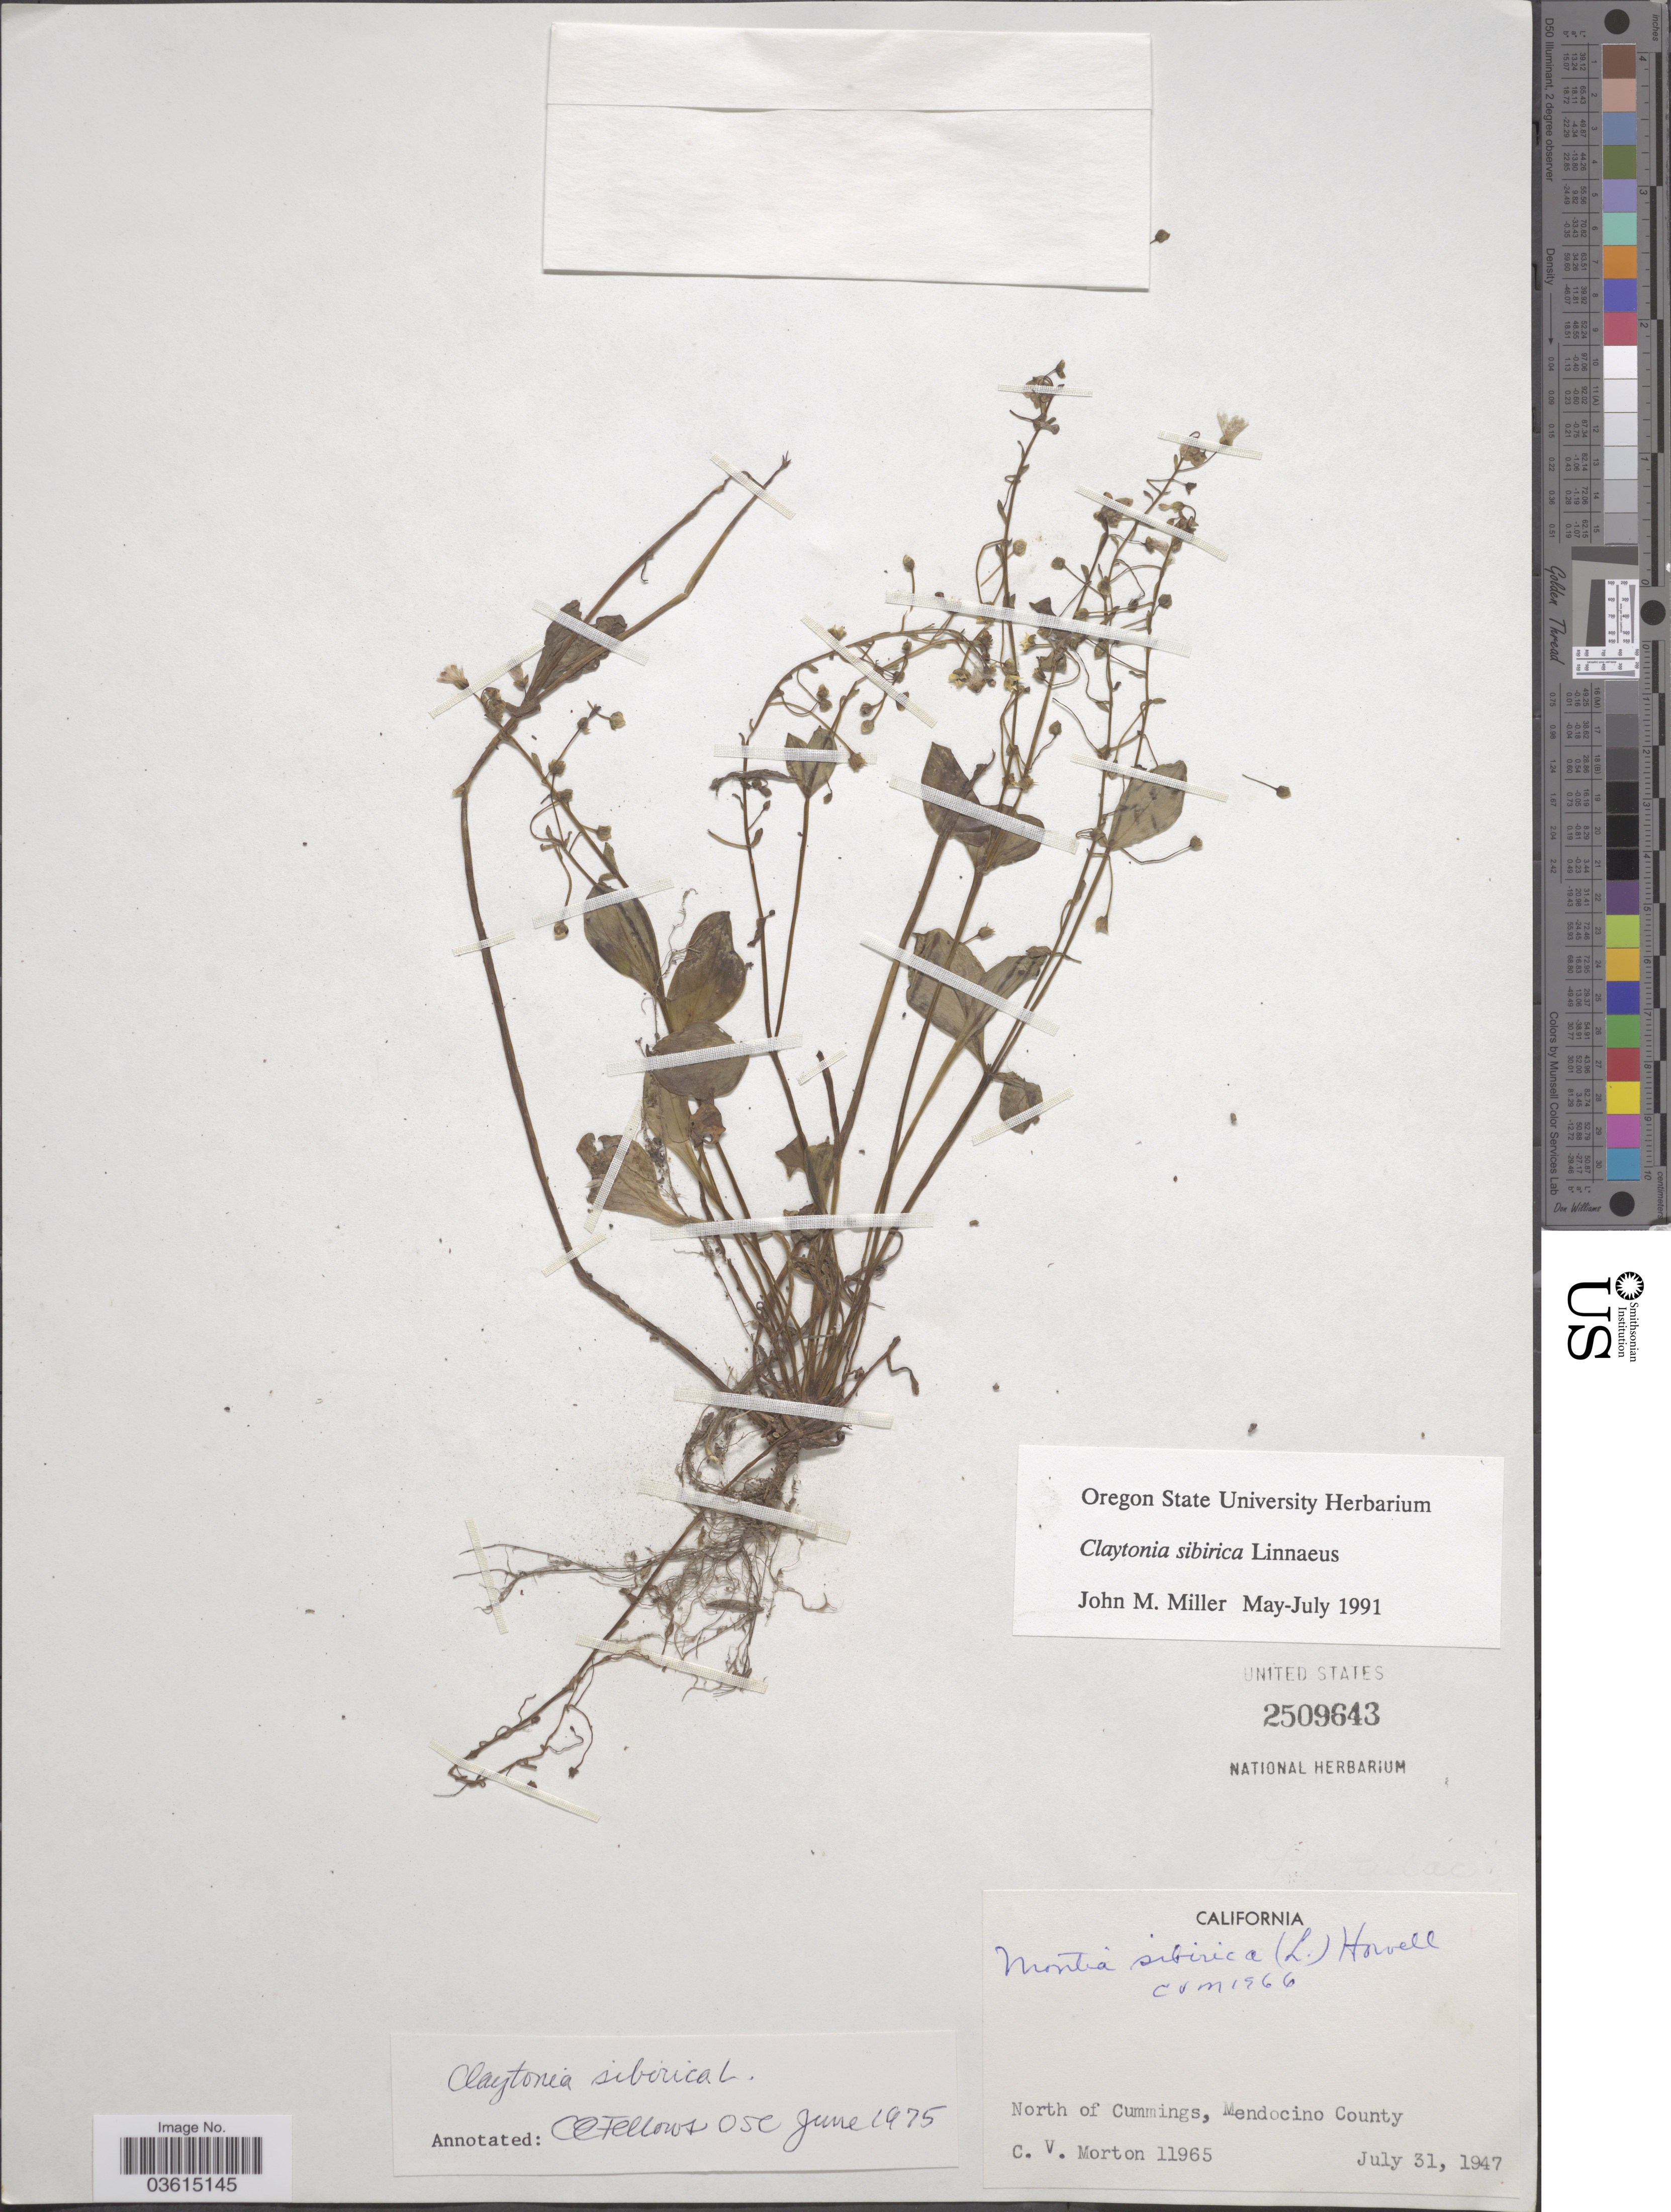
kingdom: Plantae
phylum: Tracheophyta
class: Magnoliopsida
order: Caryophyllales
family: Montiaceae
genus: Claytonia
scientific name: Claytonia sibirica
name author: L.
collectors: C. V. Morton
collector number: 11965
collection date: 1947-07-31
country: United States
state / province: California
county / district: Mendocino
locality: North of Cummings, Mendocino County.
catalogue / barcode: US 2509643